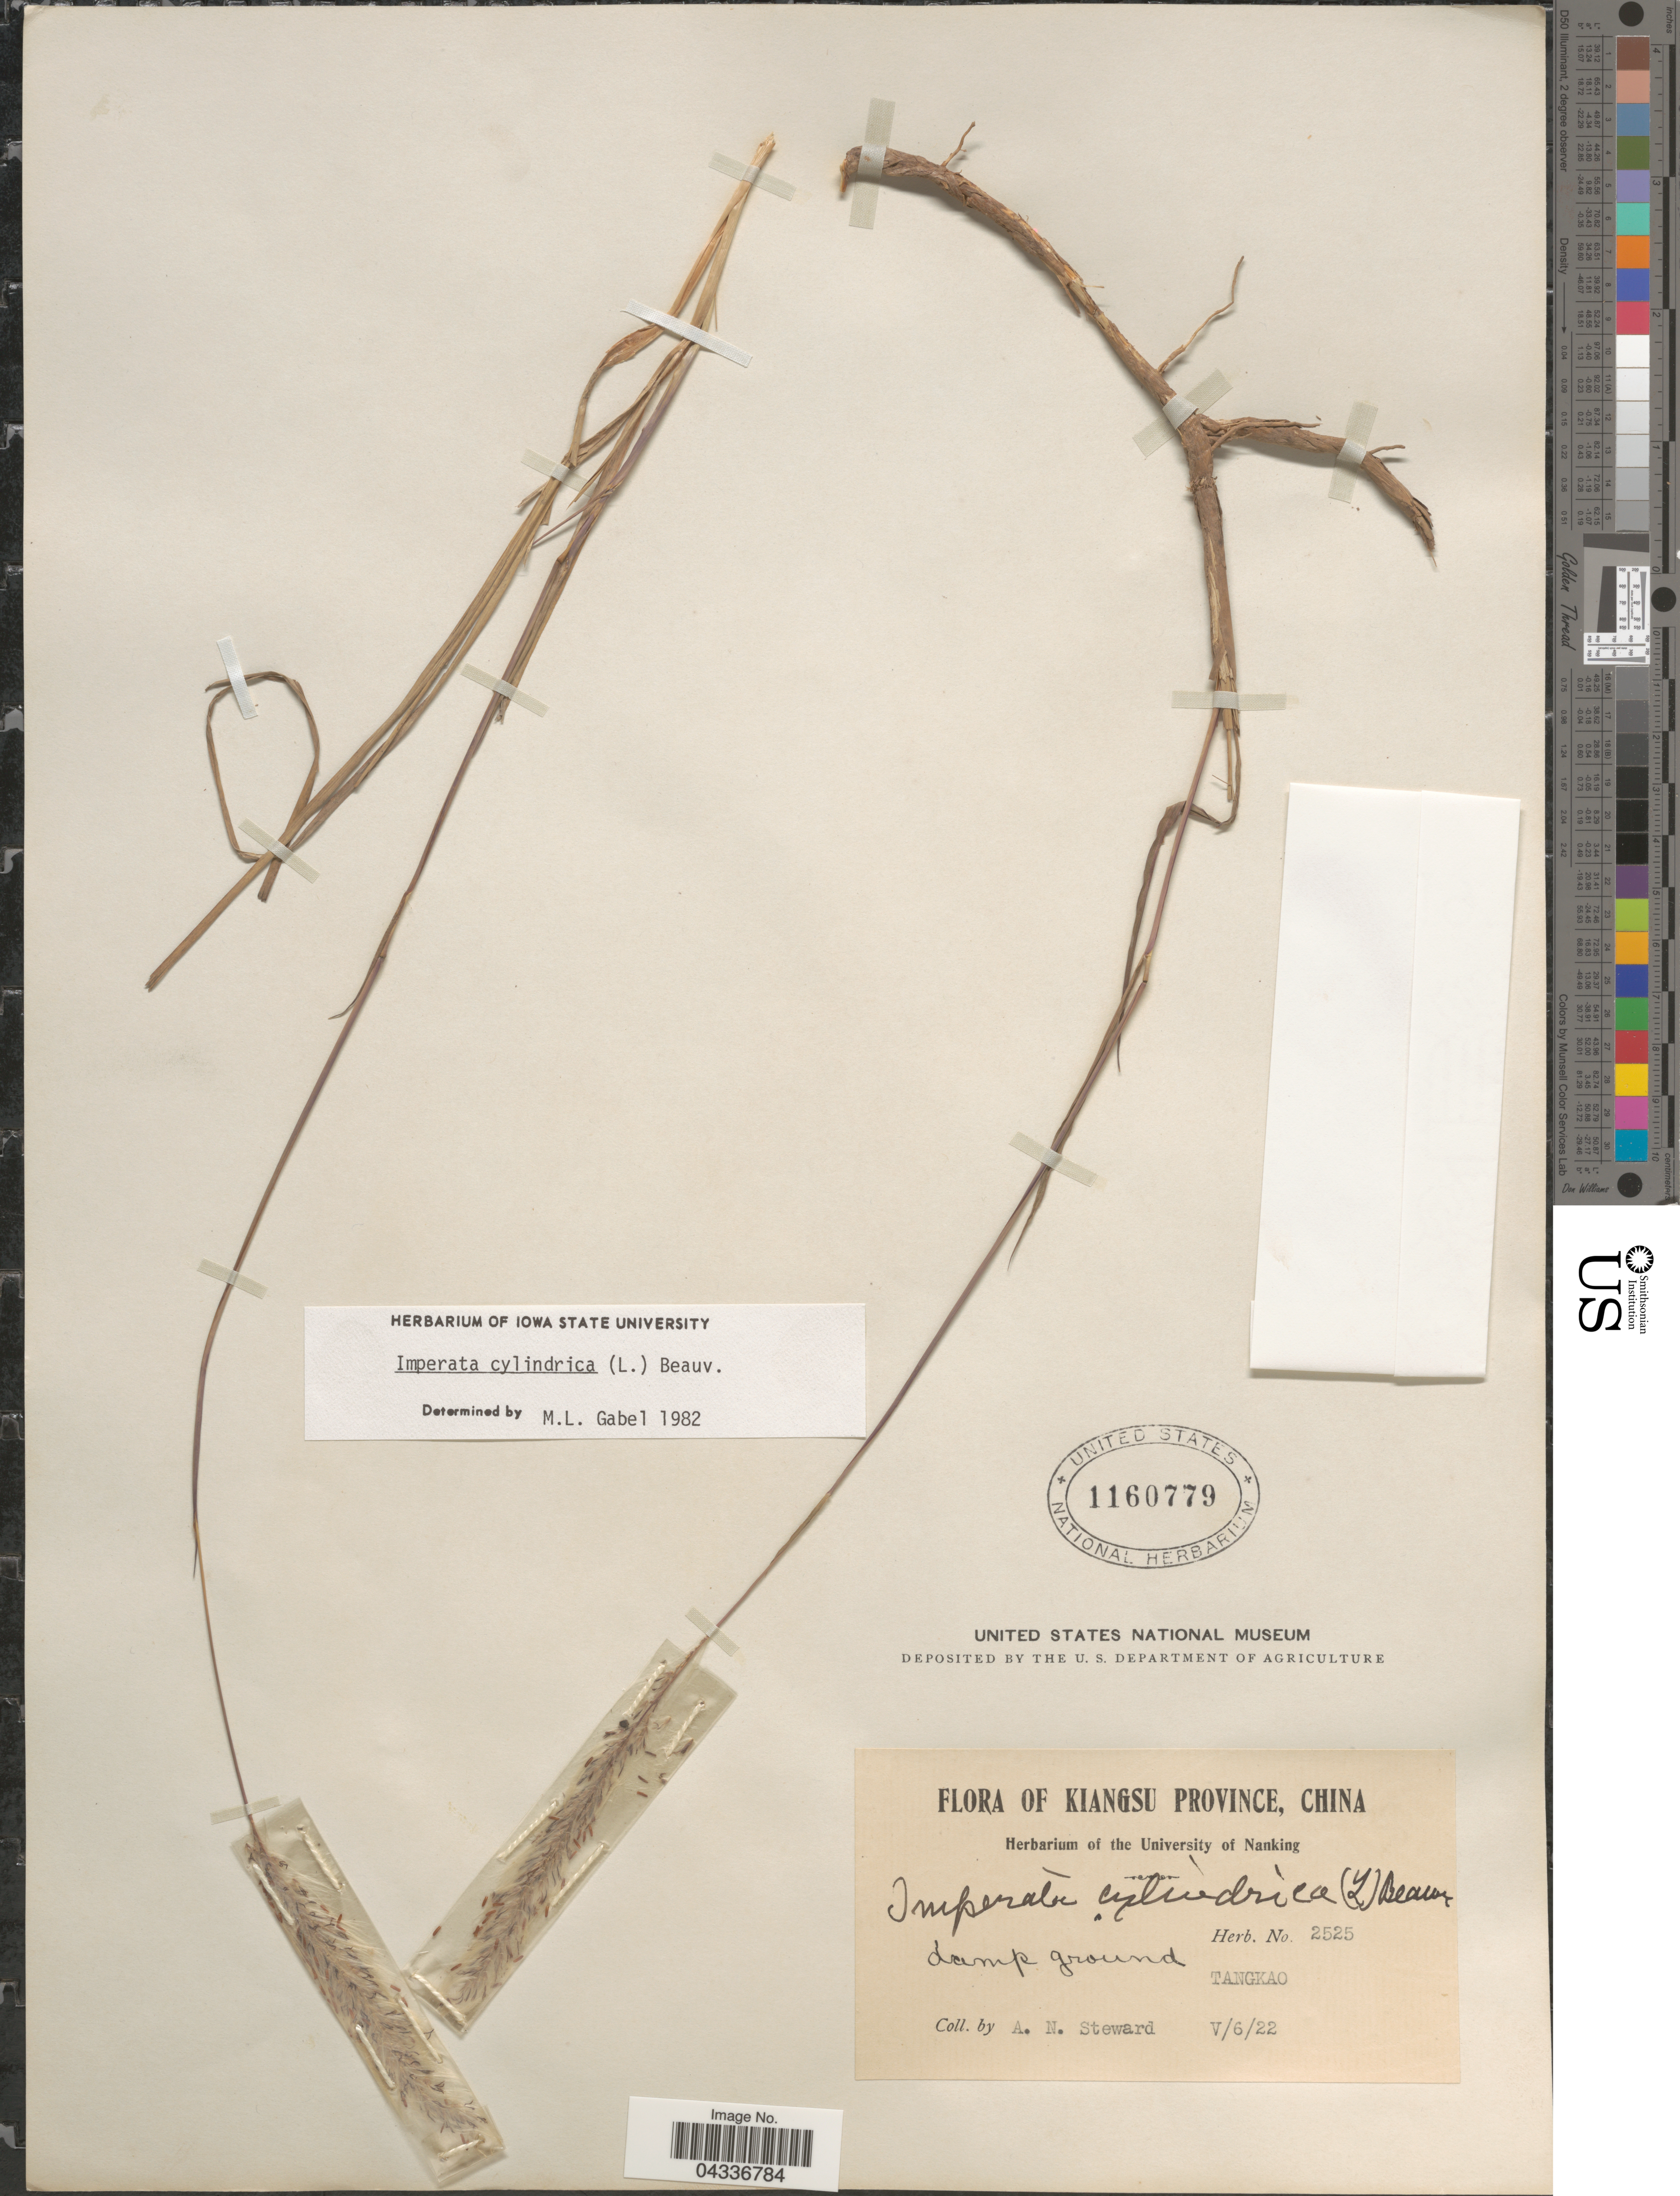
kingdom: Plantae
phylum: Tracheophyta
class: Liliopsida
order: Poales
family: Poaceae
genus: Imperata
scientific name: Imperata cylindrica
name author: (L.) P. Beauv.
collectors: A. N. Steward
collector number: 2525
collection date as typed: Transcribed d/m/y: 6/5/22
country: China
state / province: Jiangxi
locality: Kiangsu Province. Tangkao.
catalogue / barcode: US 1160779